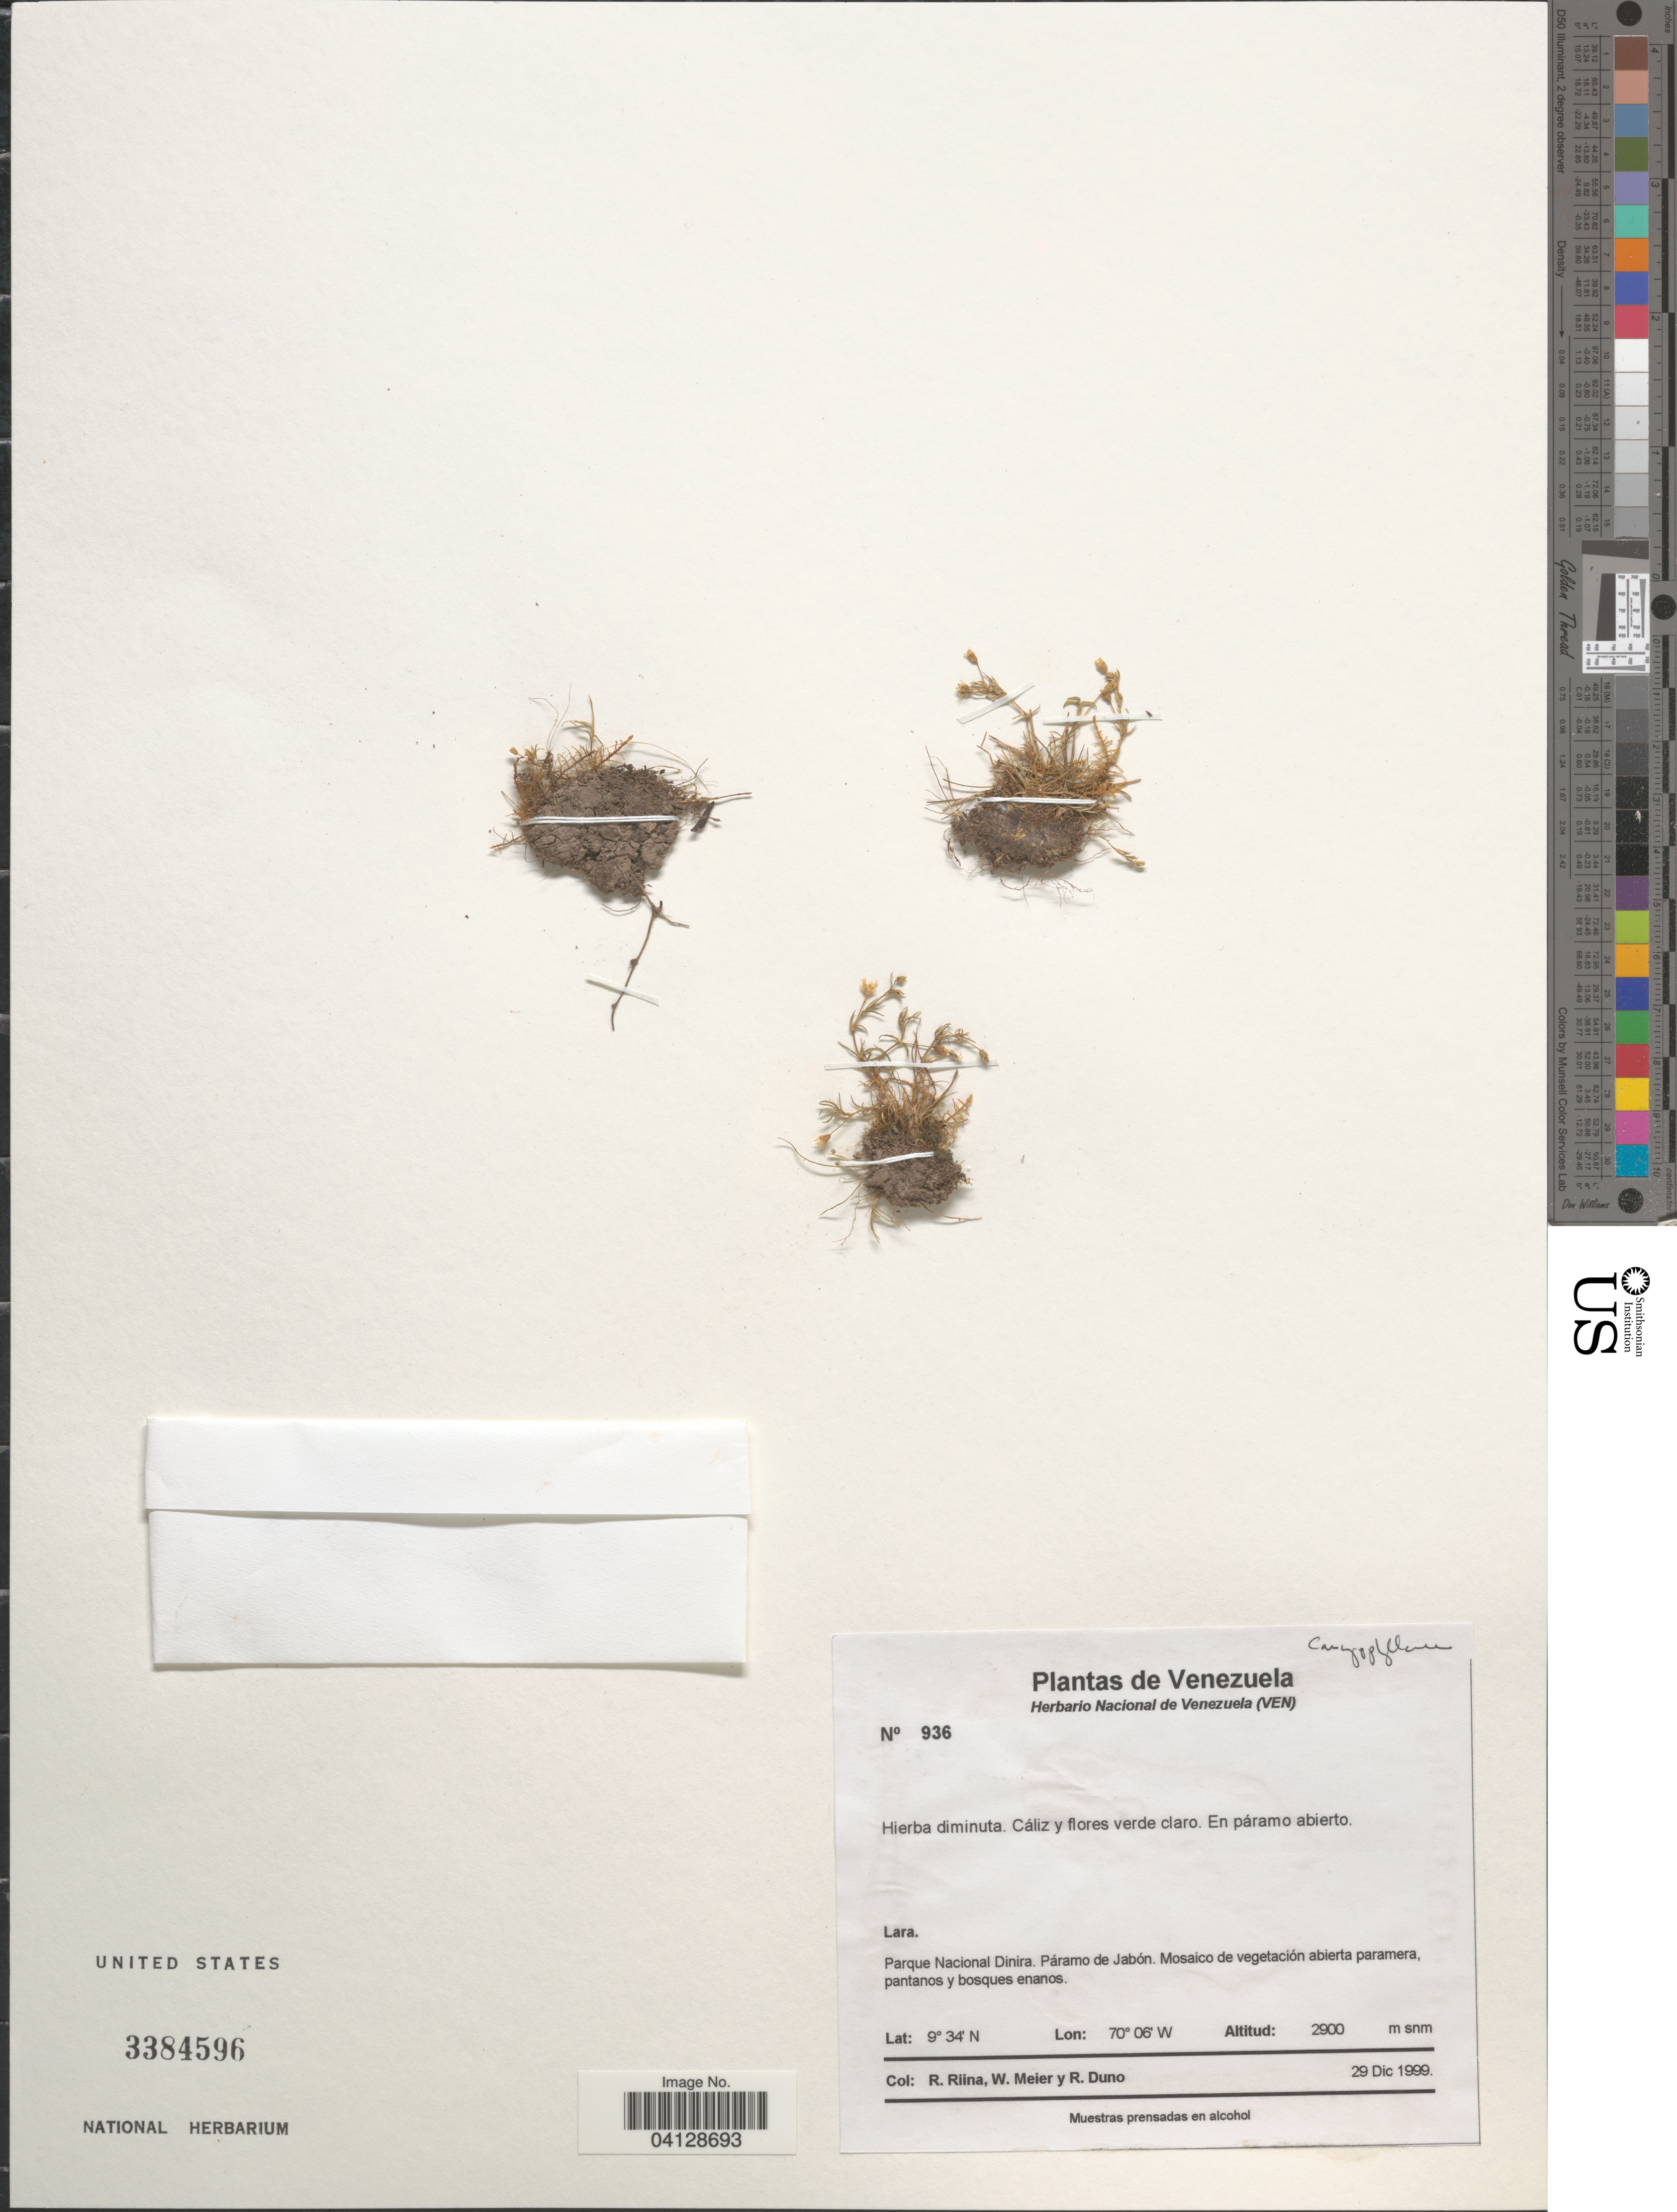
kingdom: Plantae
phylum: Tracheophyta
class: Magnoliopsida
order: Caryophyllales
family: Caryophyllaceae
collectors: R. Riina, W. Meier & R. Duno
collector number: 936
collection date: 1999-12-29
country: Venezuela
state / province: Lara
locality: Parque Nacional Dinira. Páramo de Jabón.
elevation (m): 2900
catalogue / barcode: US 3384596